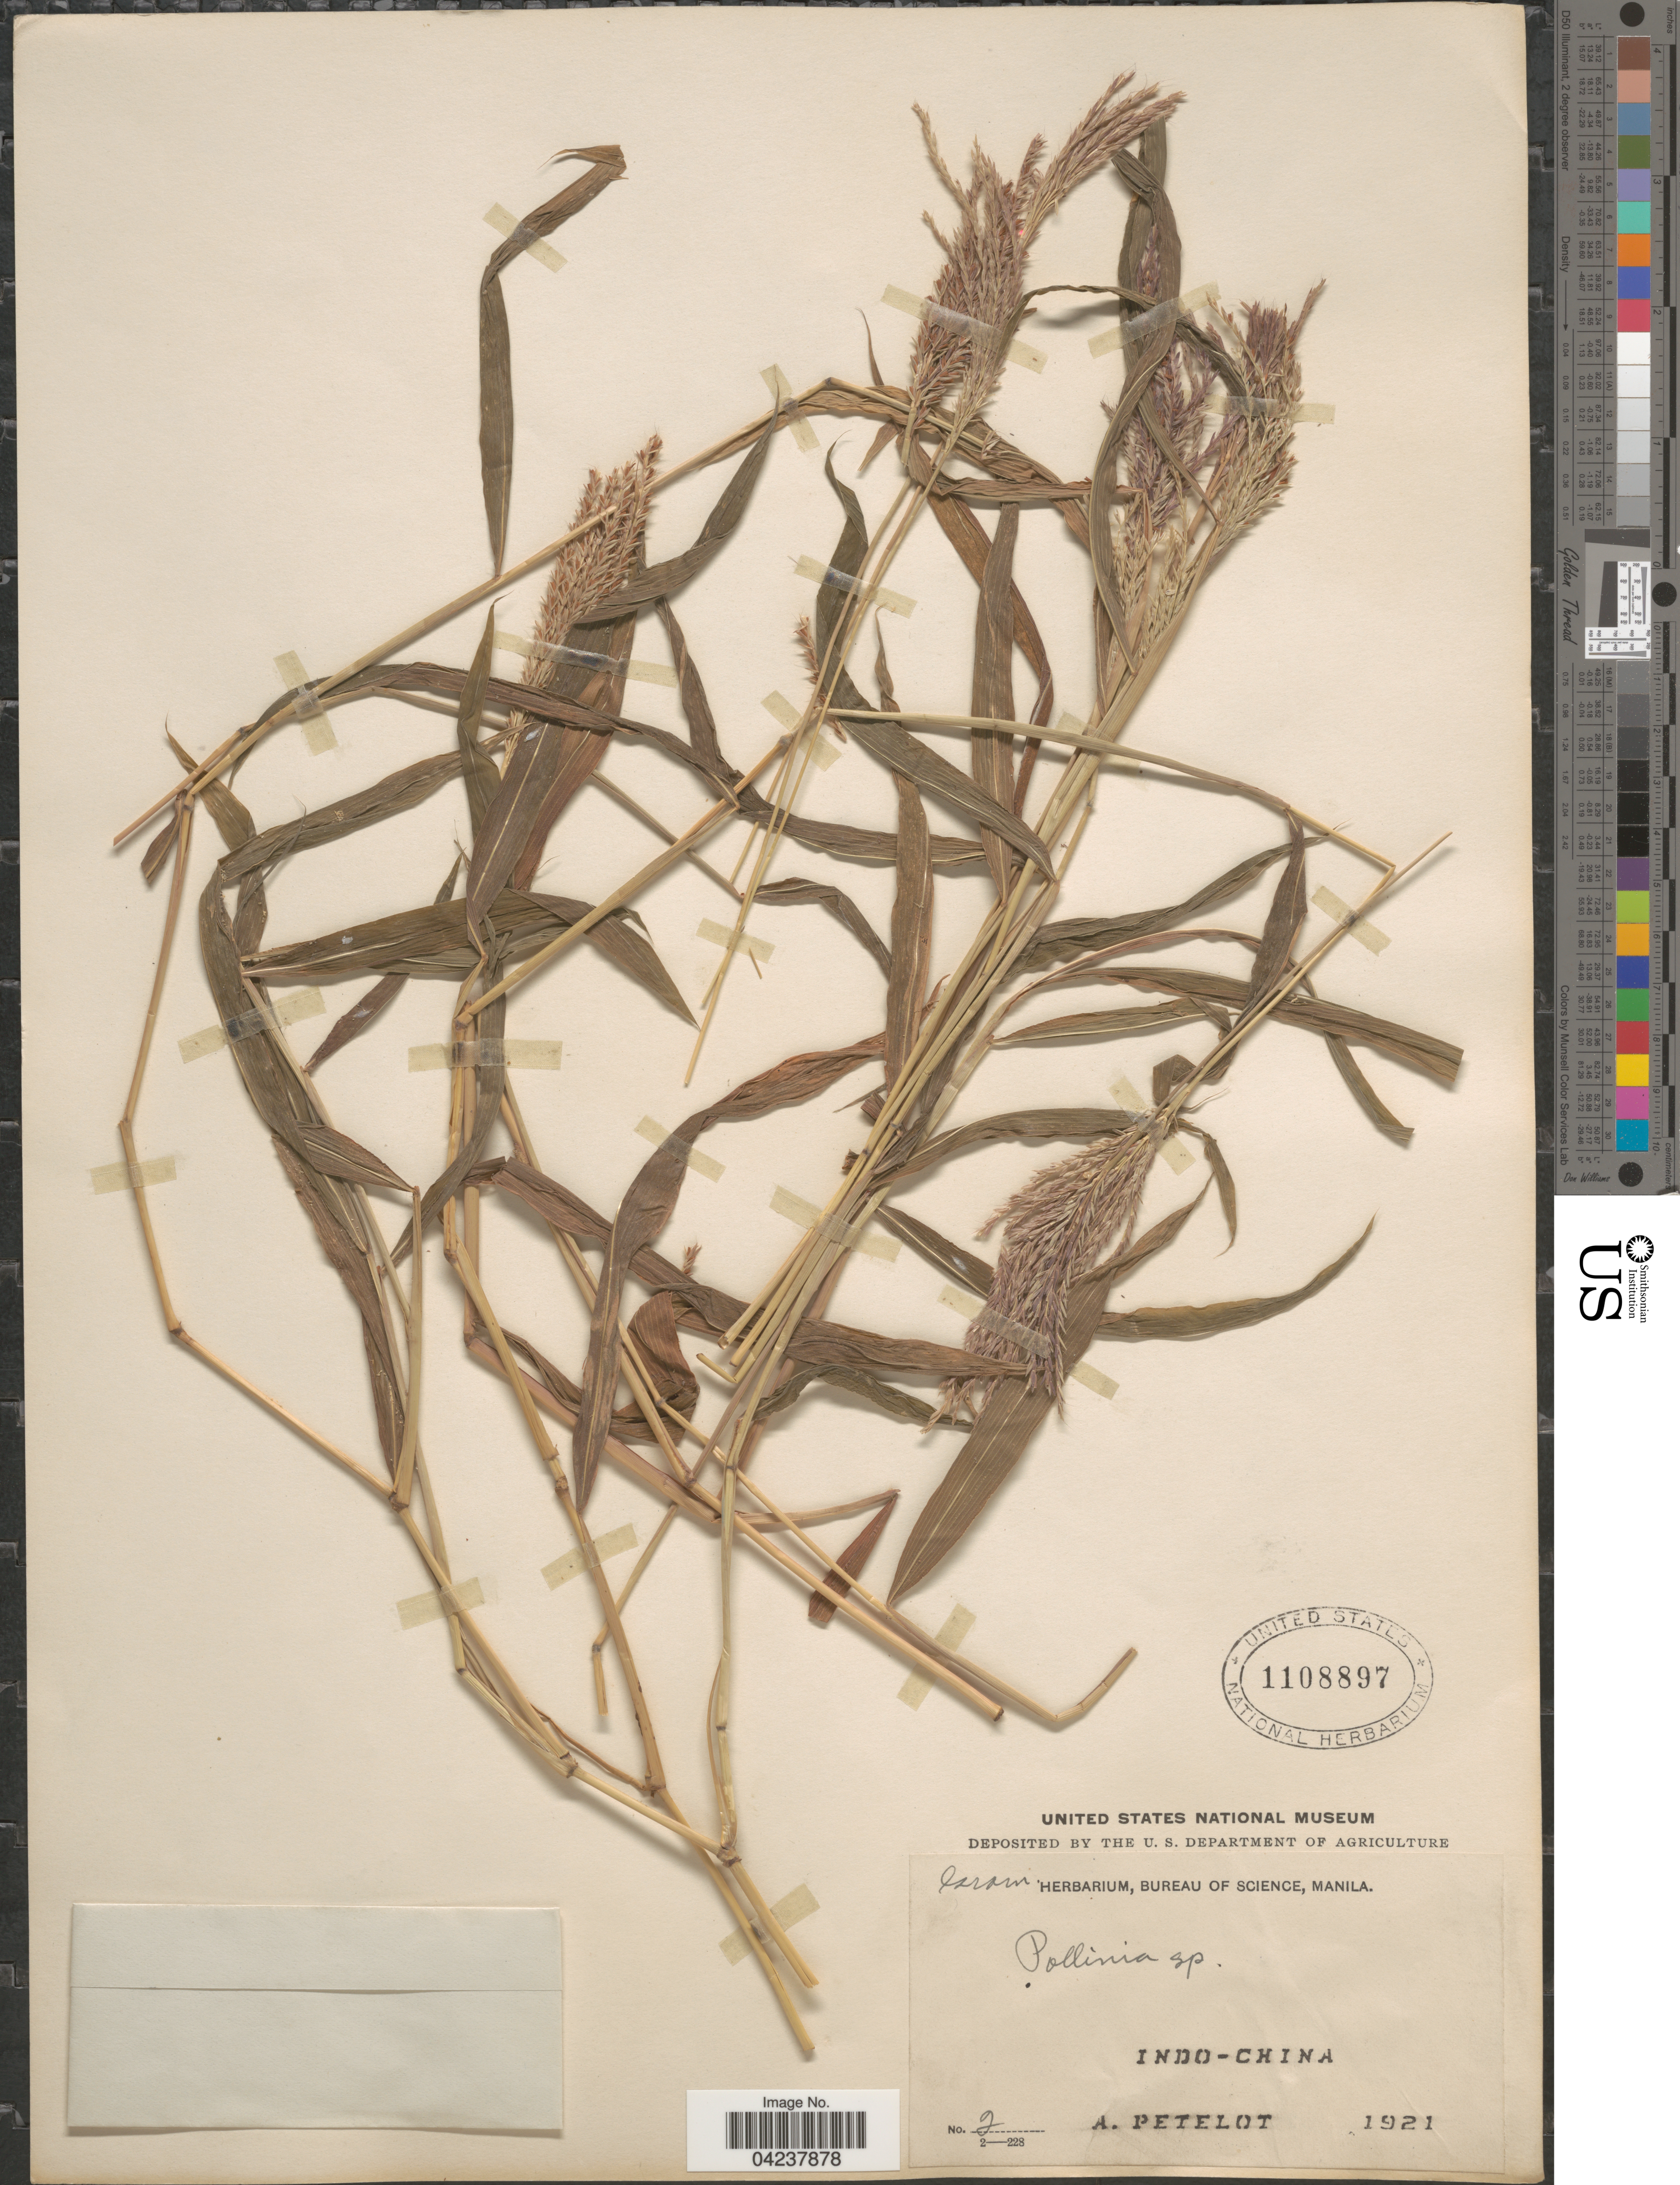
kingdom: Plantae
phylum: Tracheophyta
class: Liliopsida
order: Poales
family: Poaceae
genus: Microstegium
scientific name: Microstegium fasciculatum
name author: (L.) Henr.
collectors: A. Petelot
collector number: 2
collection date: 1921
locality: Indo-China.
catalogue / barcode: US 1108897